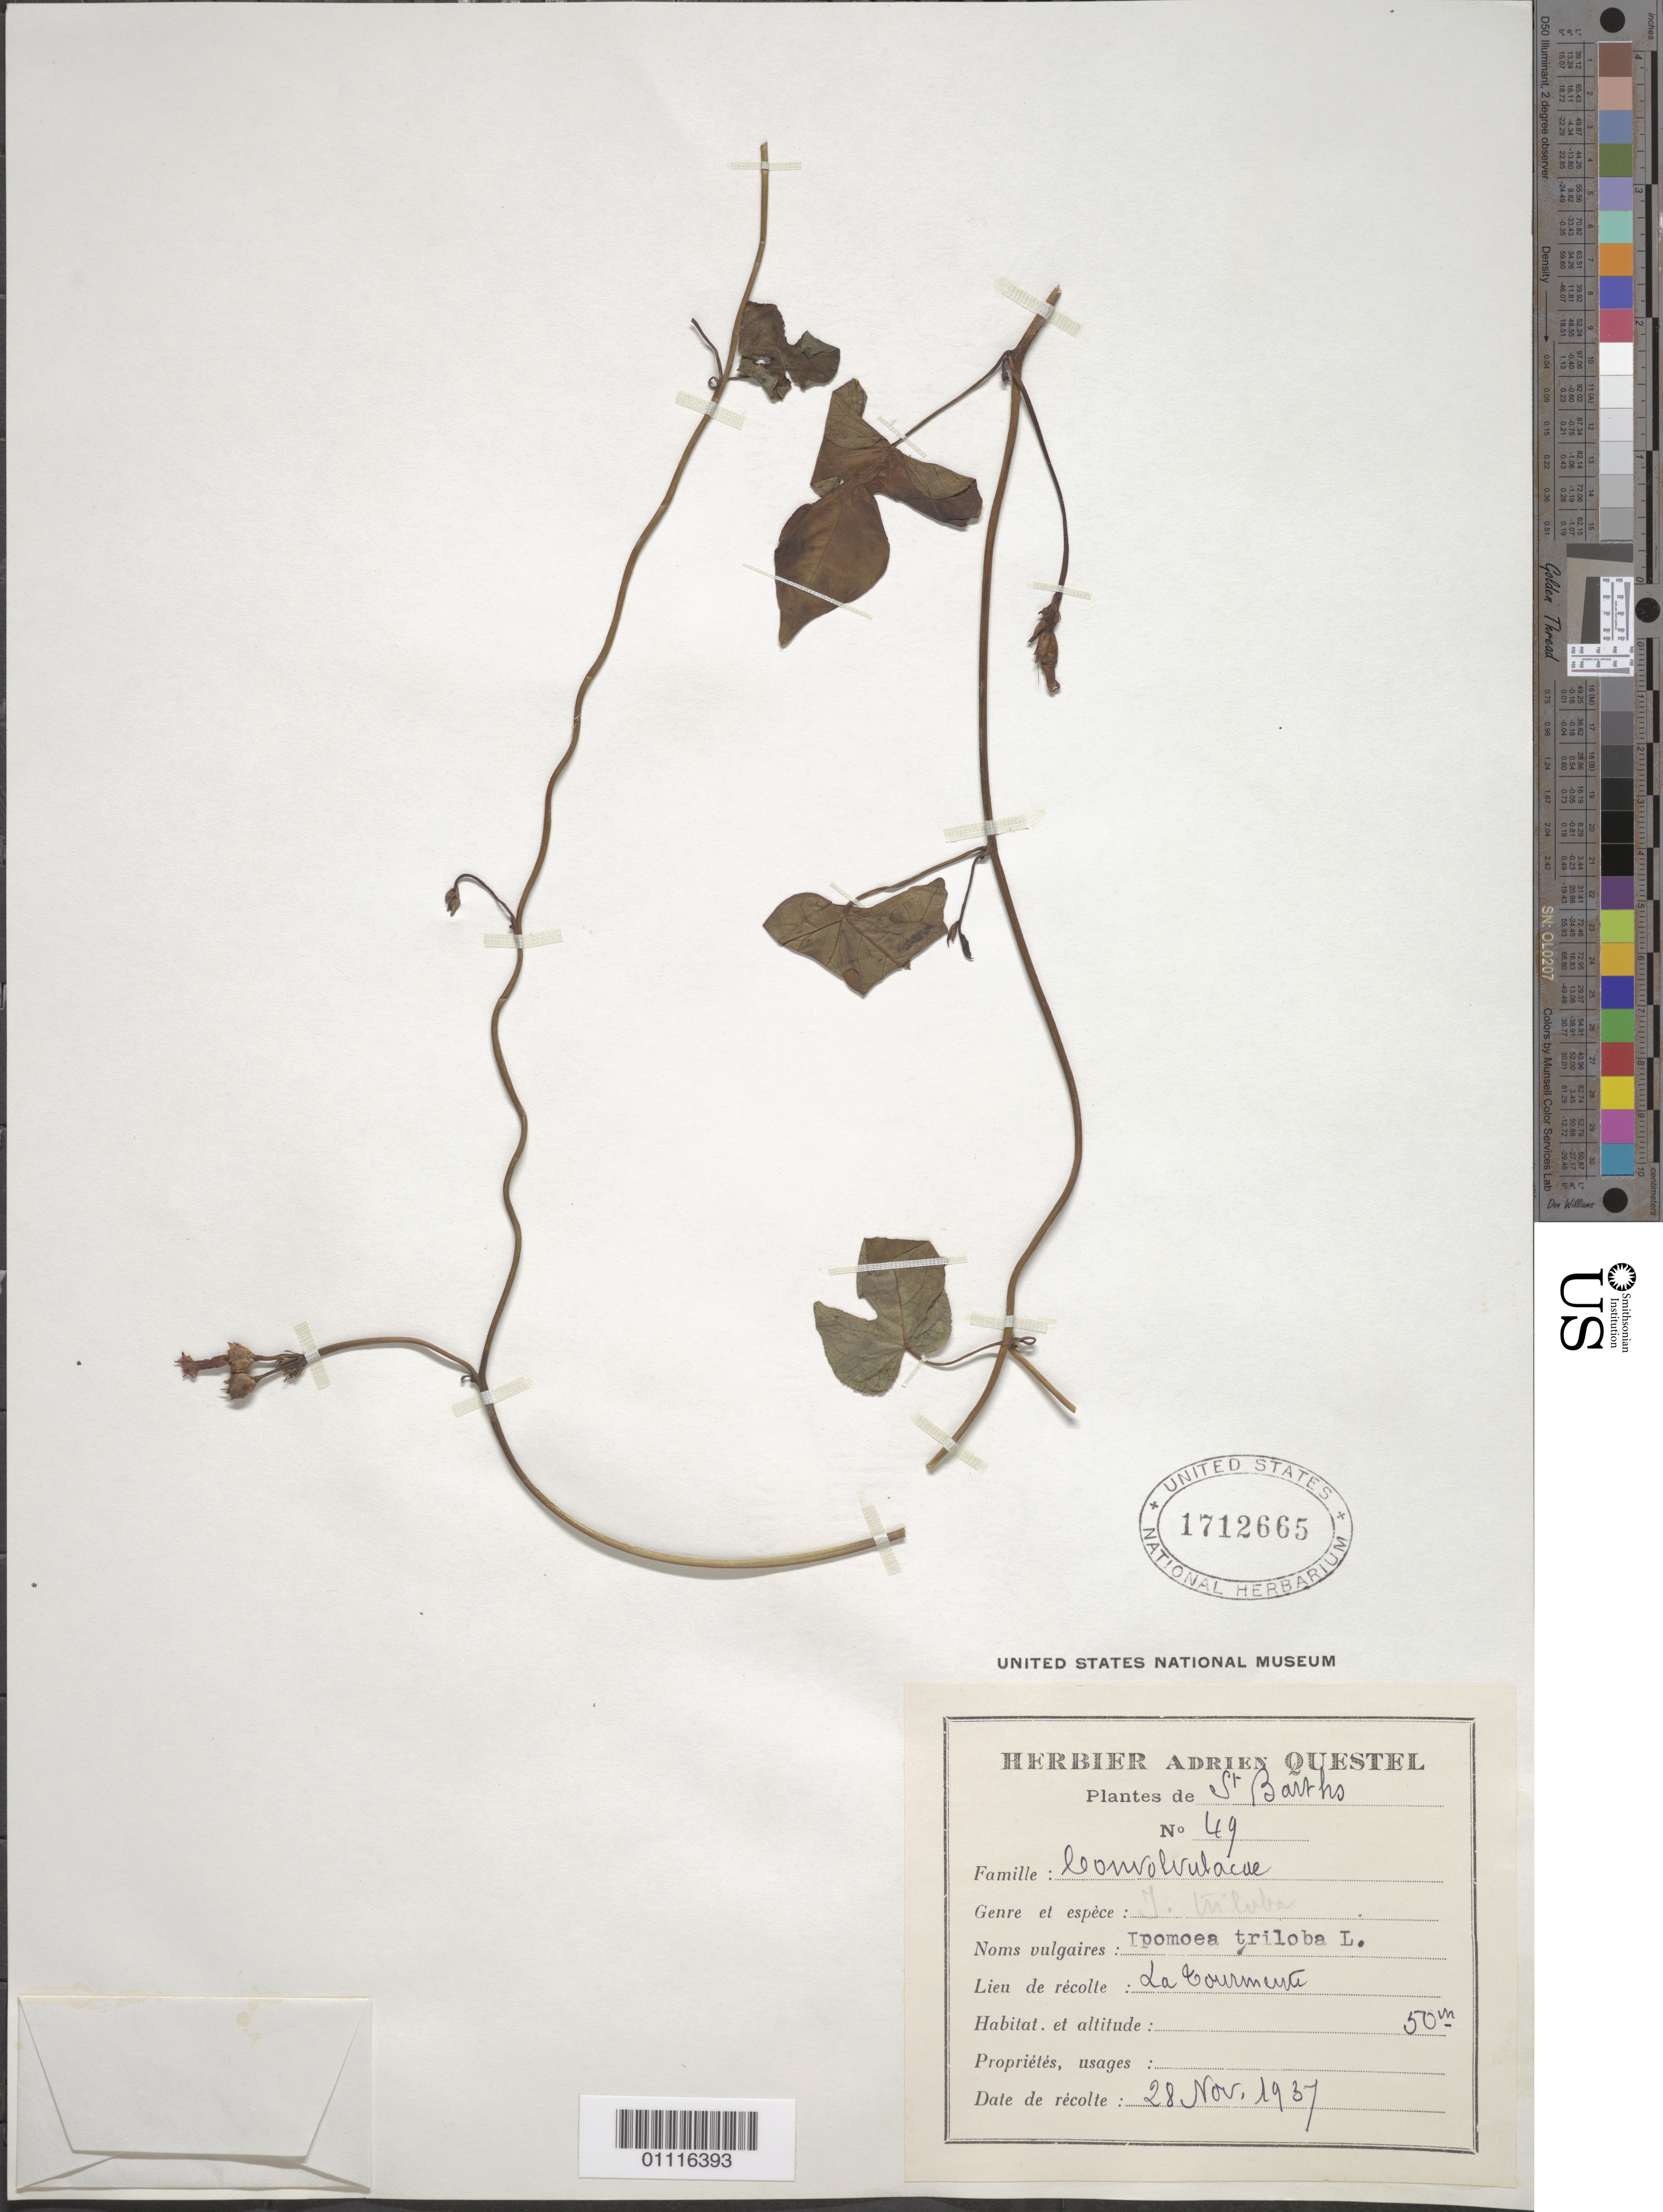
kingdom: Plantae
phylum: Tracheophyta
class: Magnoliopsida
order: Solanales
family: Convolvulaceae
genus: Ipomoea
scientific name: Ipomoea triloba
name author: L.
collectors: A. Questel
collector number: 49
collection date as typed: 28 Nov 1937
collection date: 1937-11-28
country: Saint Barthélemy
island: St. Barthélemy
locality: La Gourmente.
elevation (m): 50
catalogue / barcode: US 1712665